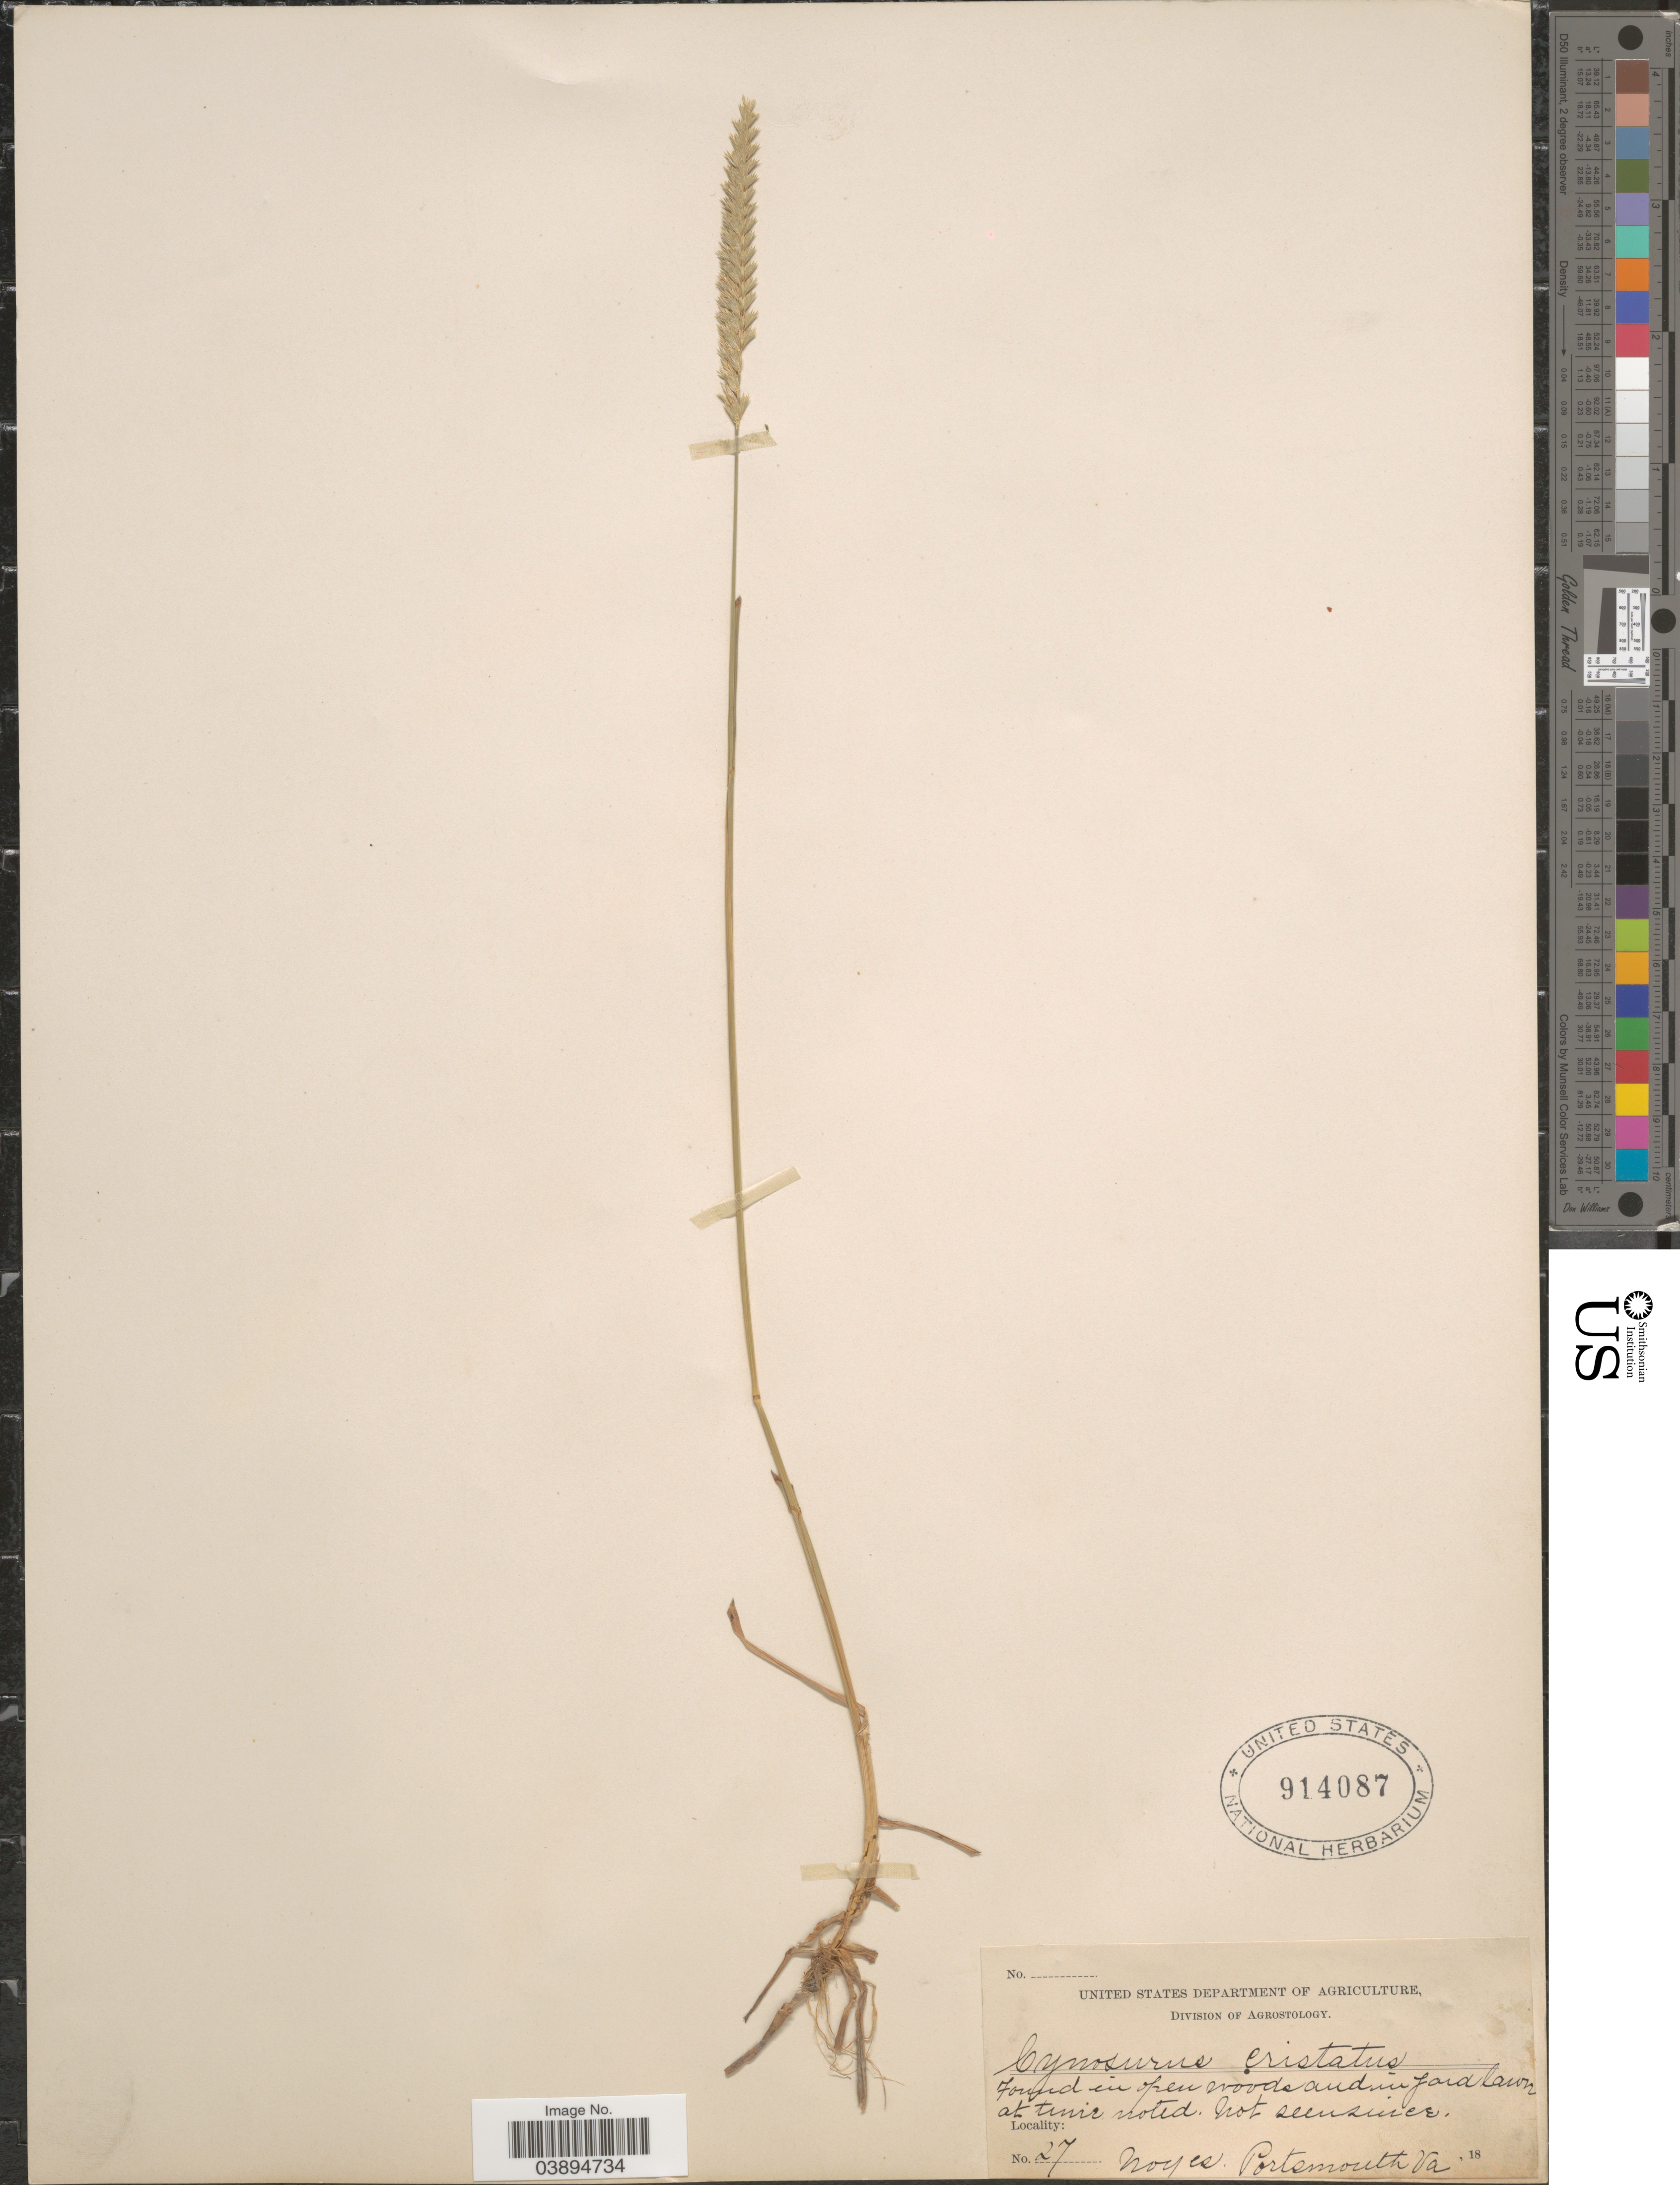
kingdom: Plantae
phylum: Tracheophyta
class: Liliopsida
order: Poales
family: Poaceae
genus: Cynosurus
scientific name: Cynosurus cristatus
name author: L.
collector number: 27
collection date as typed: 18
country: United States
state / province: Virginia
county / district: City of Portsmouth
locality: Portsmouth.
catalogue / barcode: US 914087